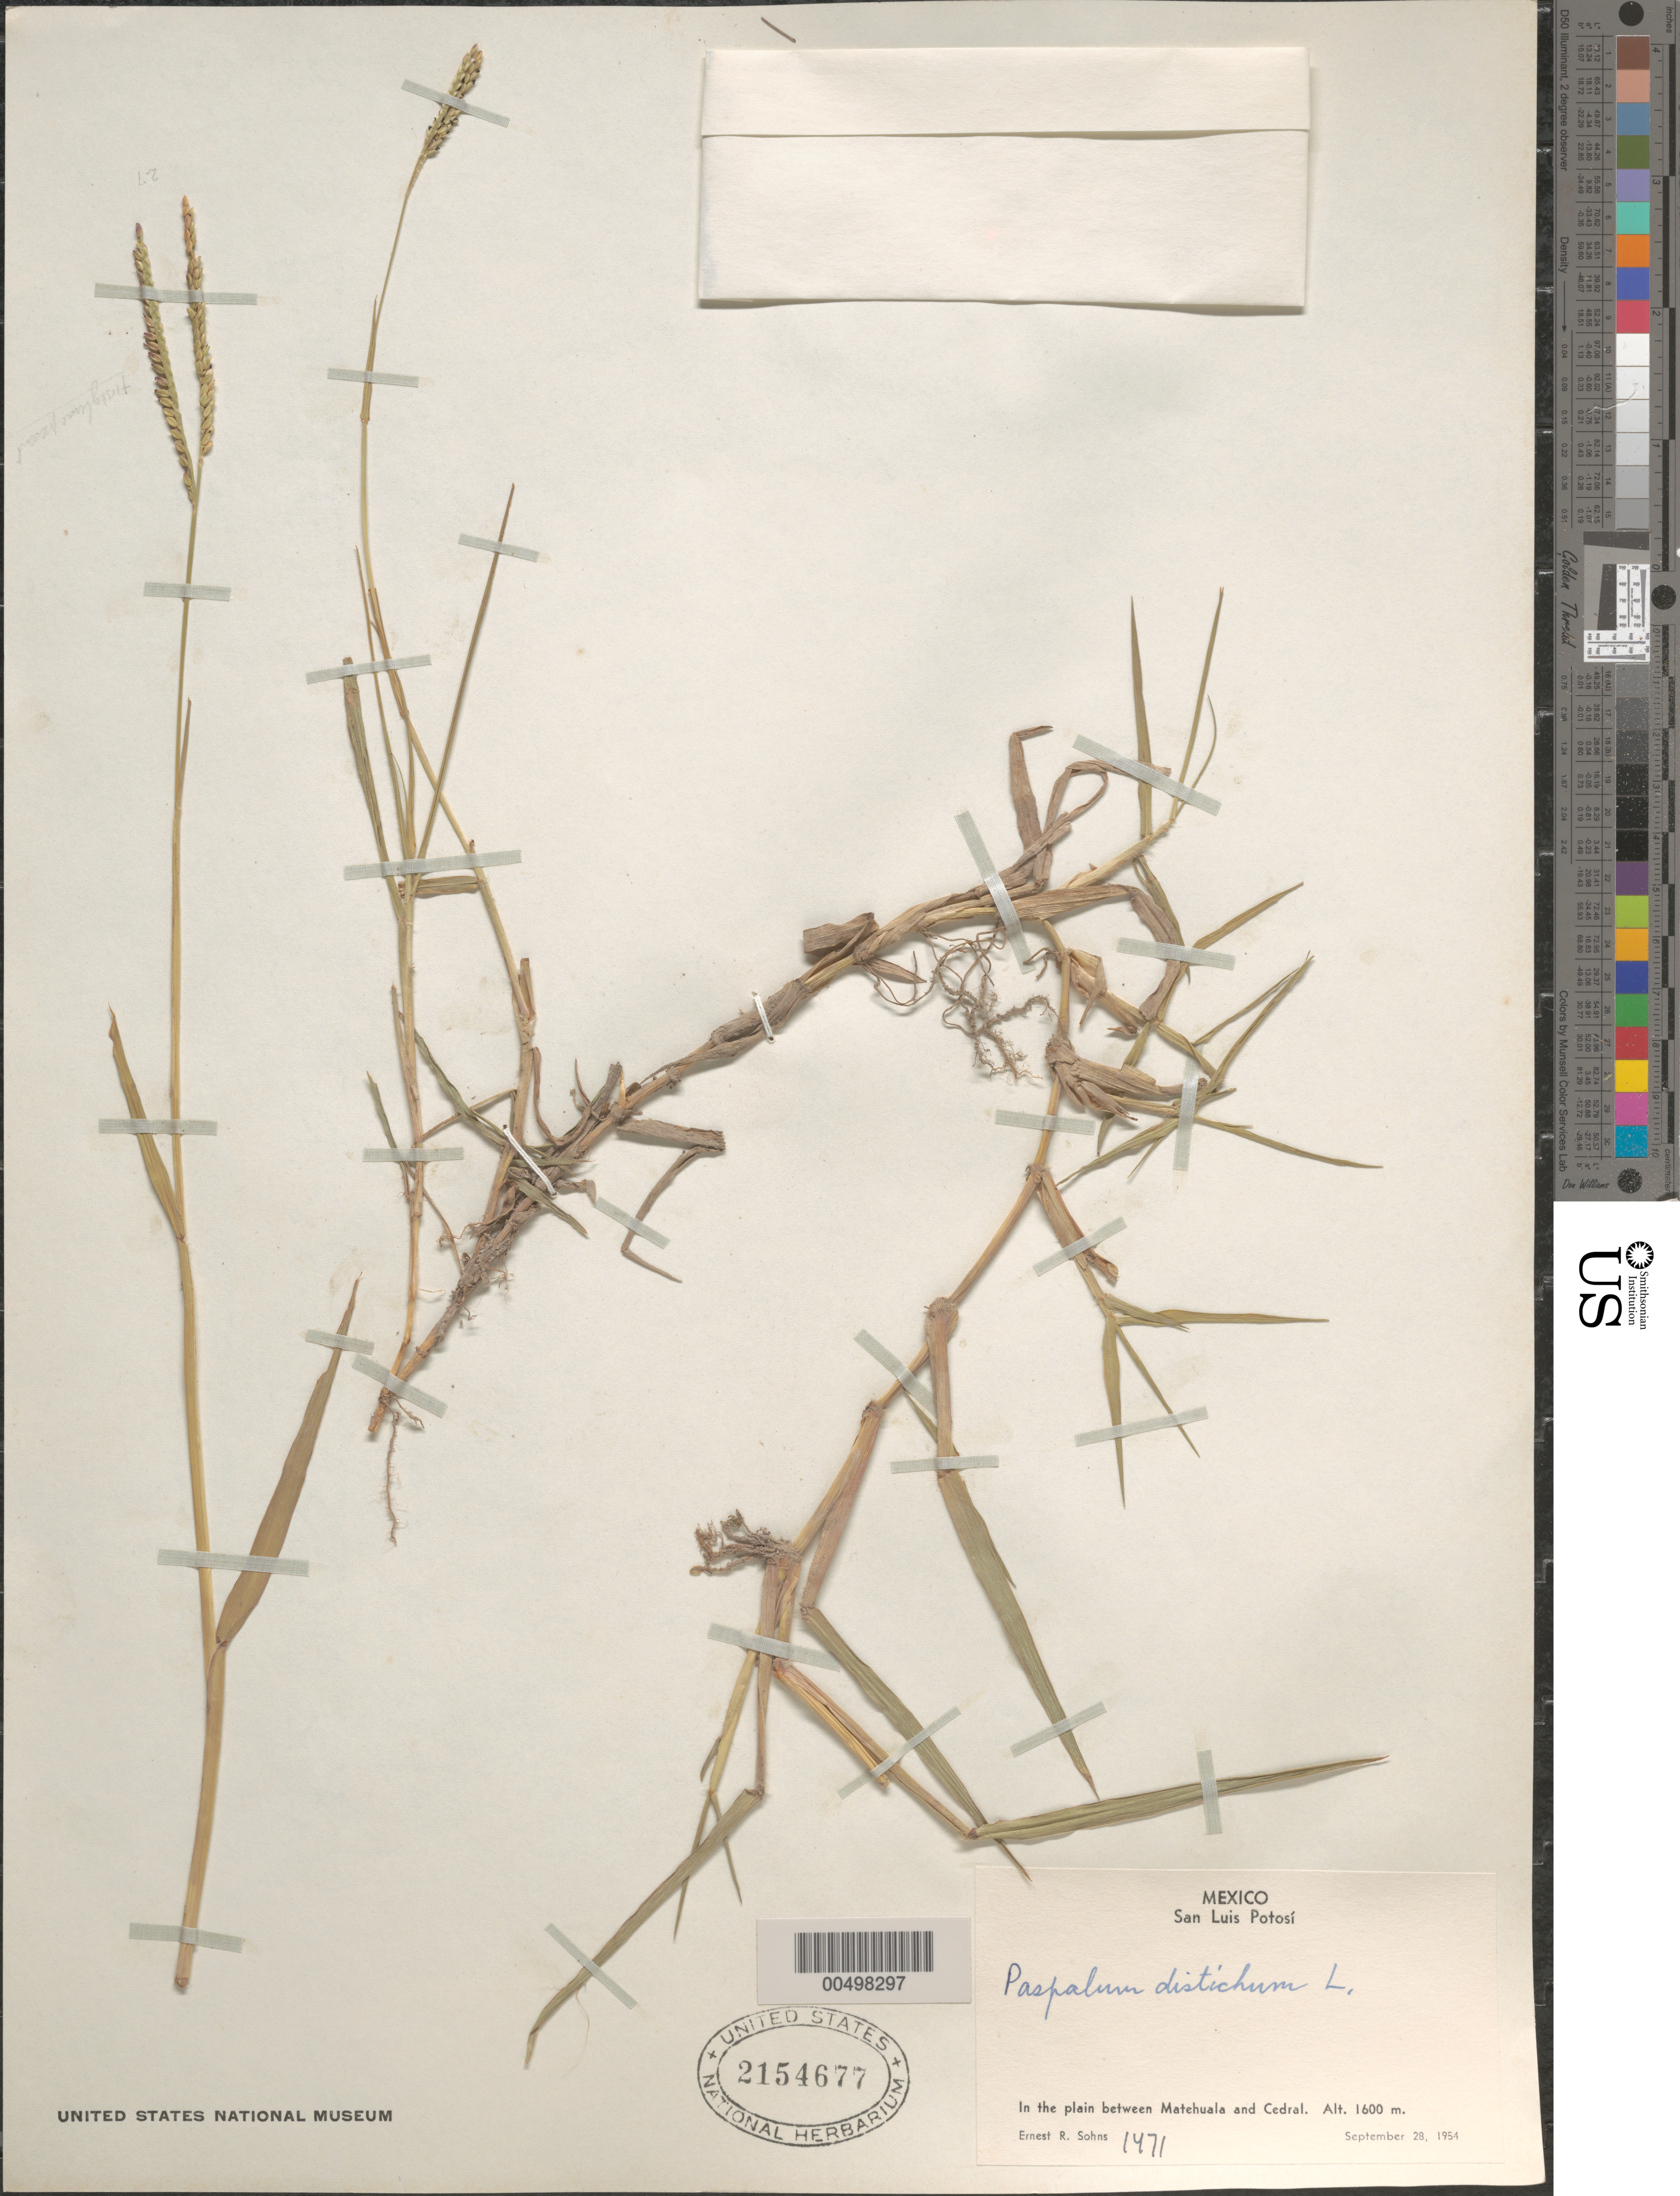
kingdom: Plantae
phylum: Tracheophyta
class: Liliopsida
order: Poales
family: Poaceae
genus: Paspalum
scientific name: Paspalum paspaloides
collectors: E. R. Sohns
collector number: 1471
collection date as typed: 28 Sep 1954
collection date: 1954-09-28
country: Mexico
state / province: San Luis Potosi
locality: Between Matehuala & Cedral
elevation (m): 1600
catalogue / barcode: US 2154677